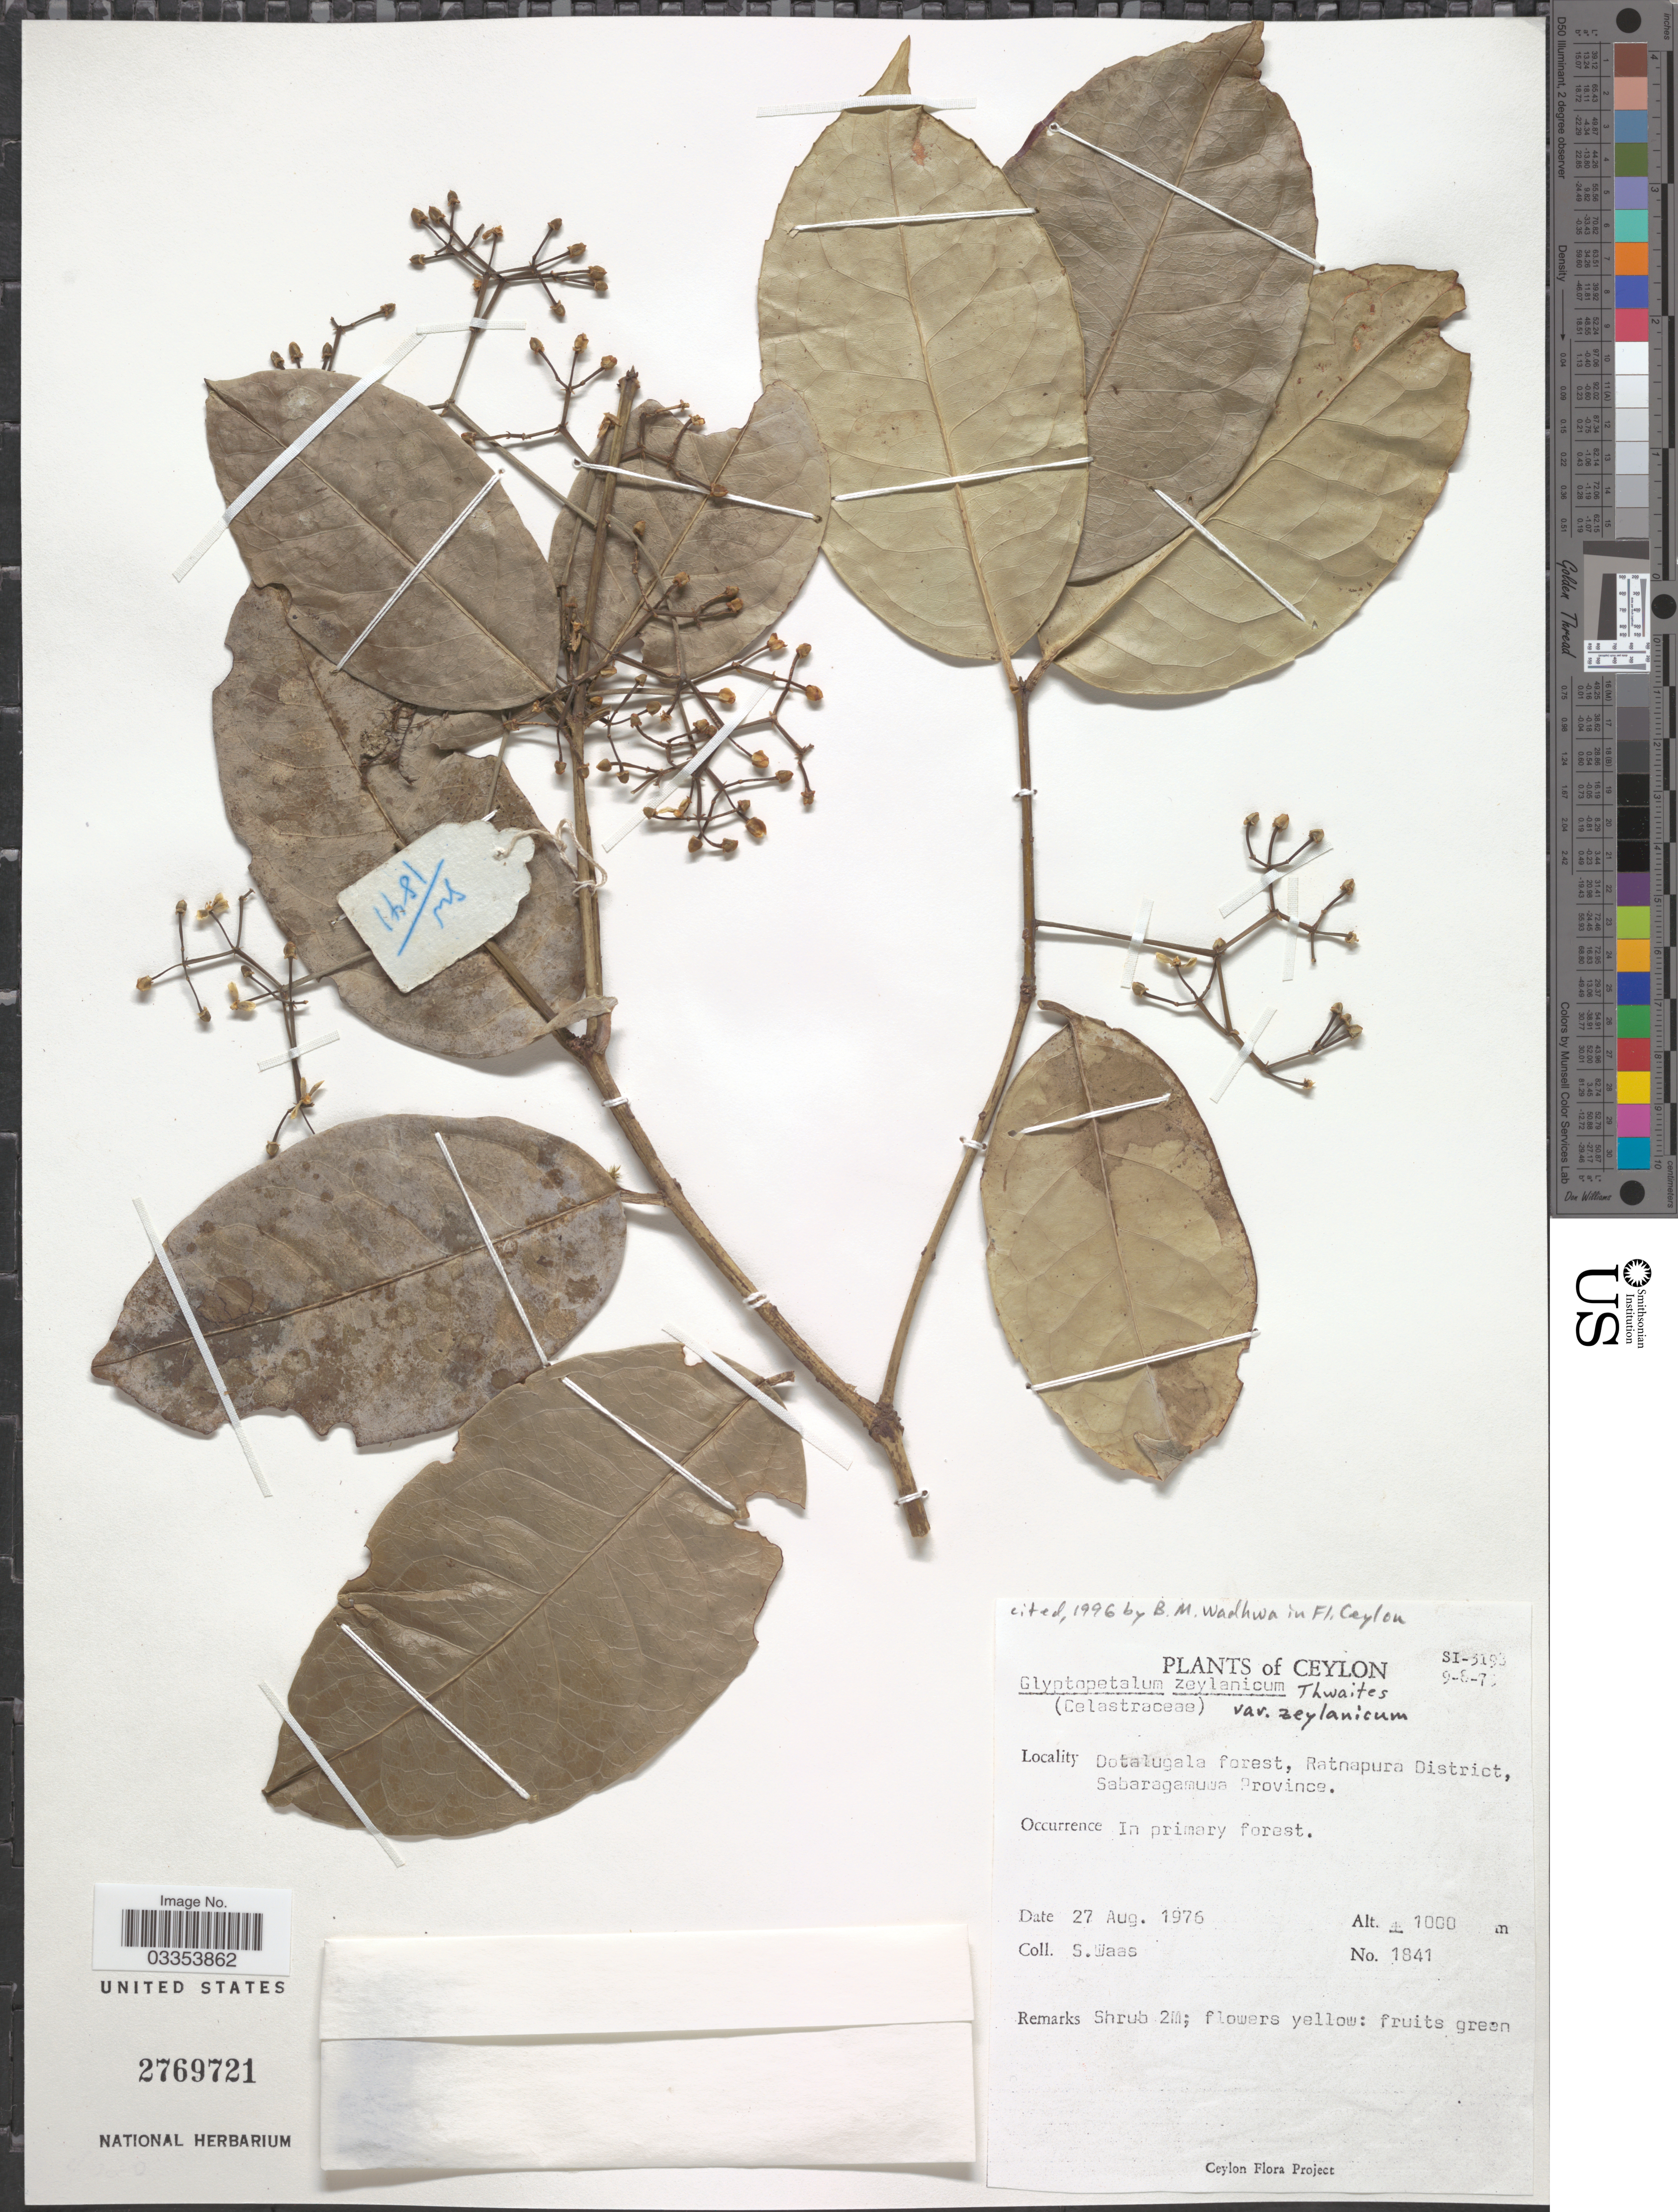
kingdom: Plantae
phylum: Tracheophyta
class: Magnoliopsida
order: Celastrales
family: Celastraceae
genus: Glyptopetalum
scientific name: Glyptopetalum zeylanicum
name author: Thwaites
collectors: S. Waas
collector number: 1841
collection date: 1976-08-27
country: Sri Lanka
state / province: Sabaragamuwa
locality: Ceylon. Dotalugala forest, Ratnapura District.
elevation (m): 1000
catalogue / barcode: US 2769721